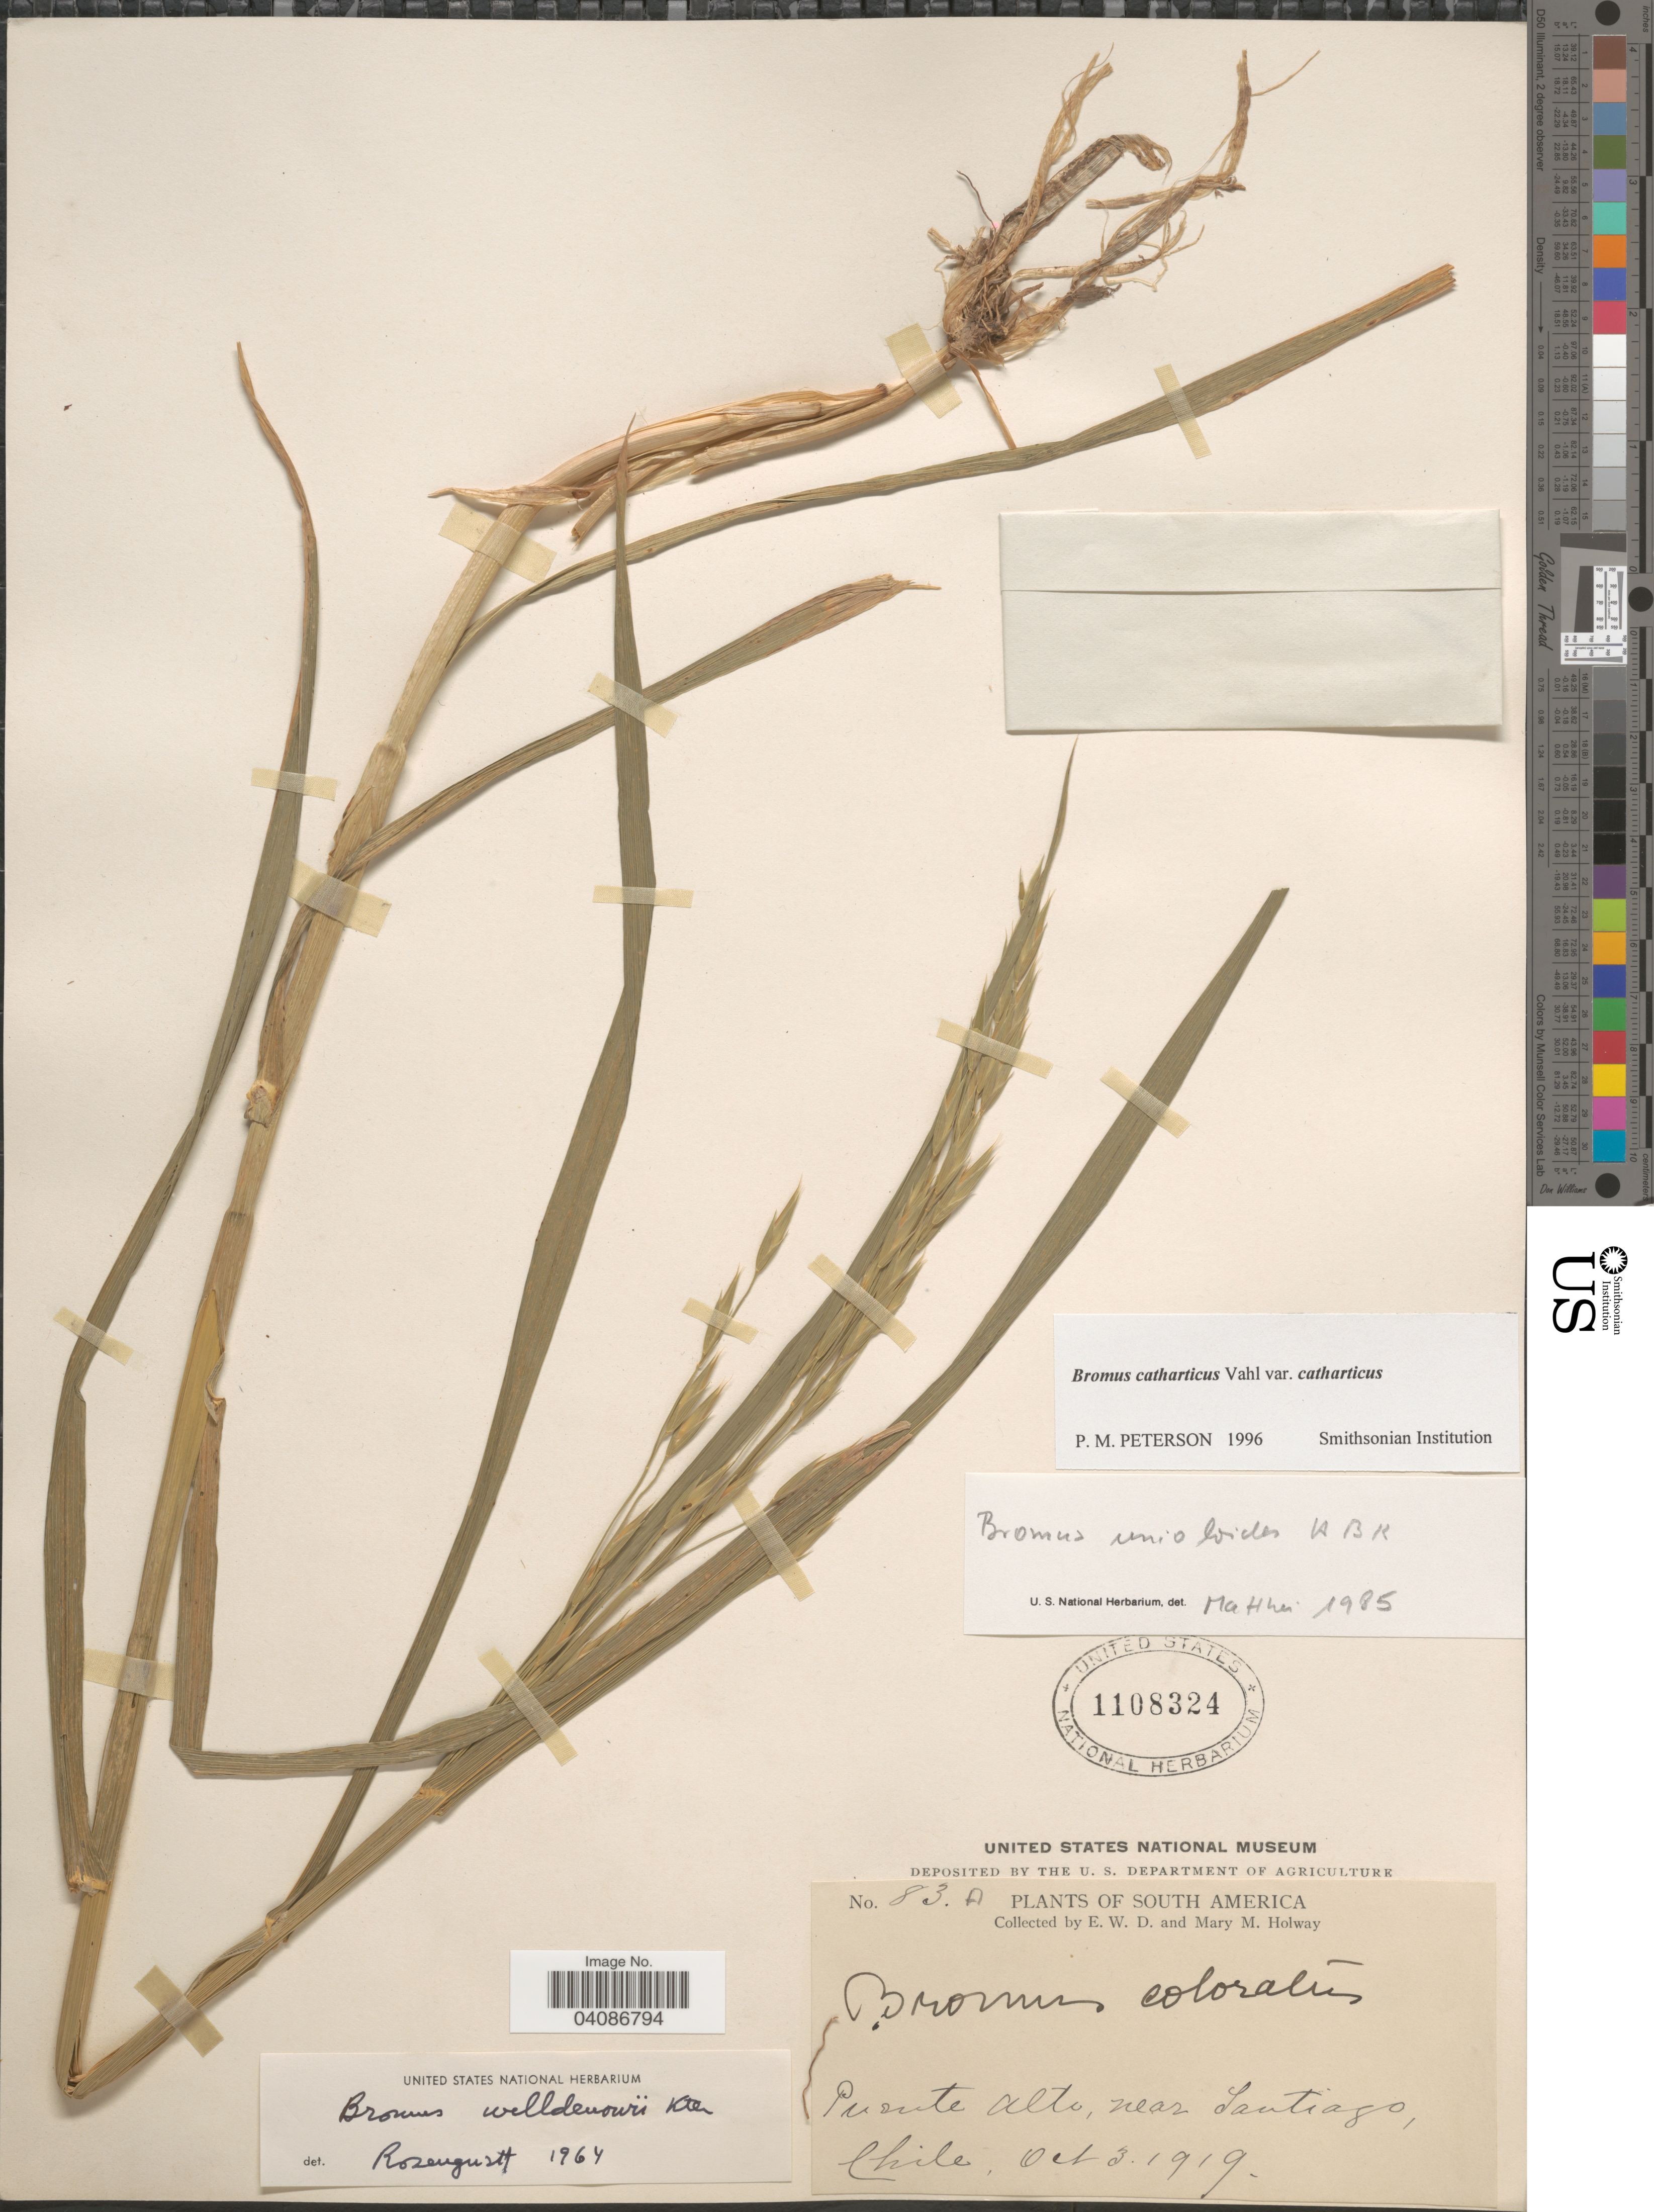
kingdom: Plantae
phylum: Tracheophyta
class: Liliopsida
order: Poales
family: Poaceae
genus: Bromus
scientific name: Bromus catharticus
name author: Vahl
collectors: E. W. D. Holway & M. M. Holway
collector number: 83A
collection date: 1919-10-03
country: Chile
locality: Puente Alto, near Santiago.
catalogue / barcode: US 1108324